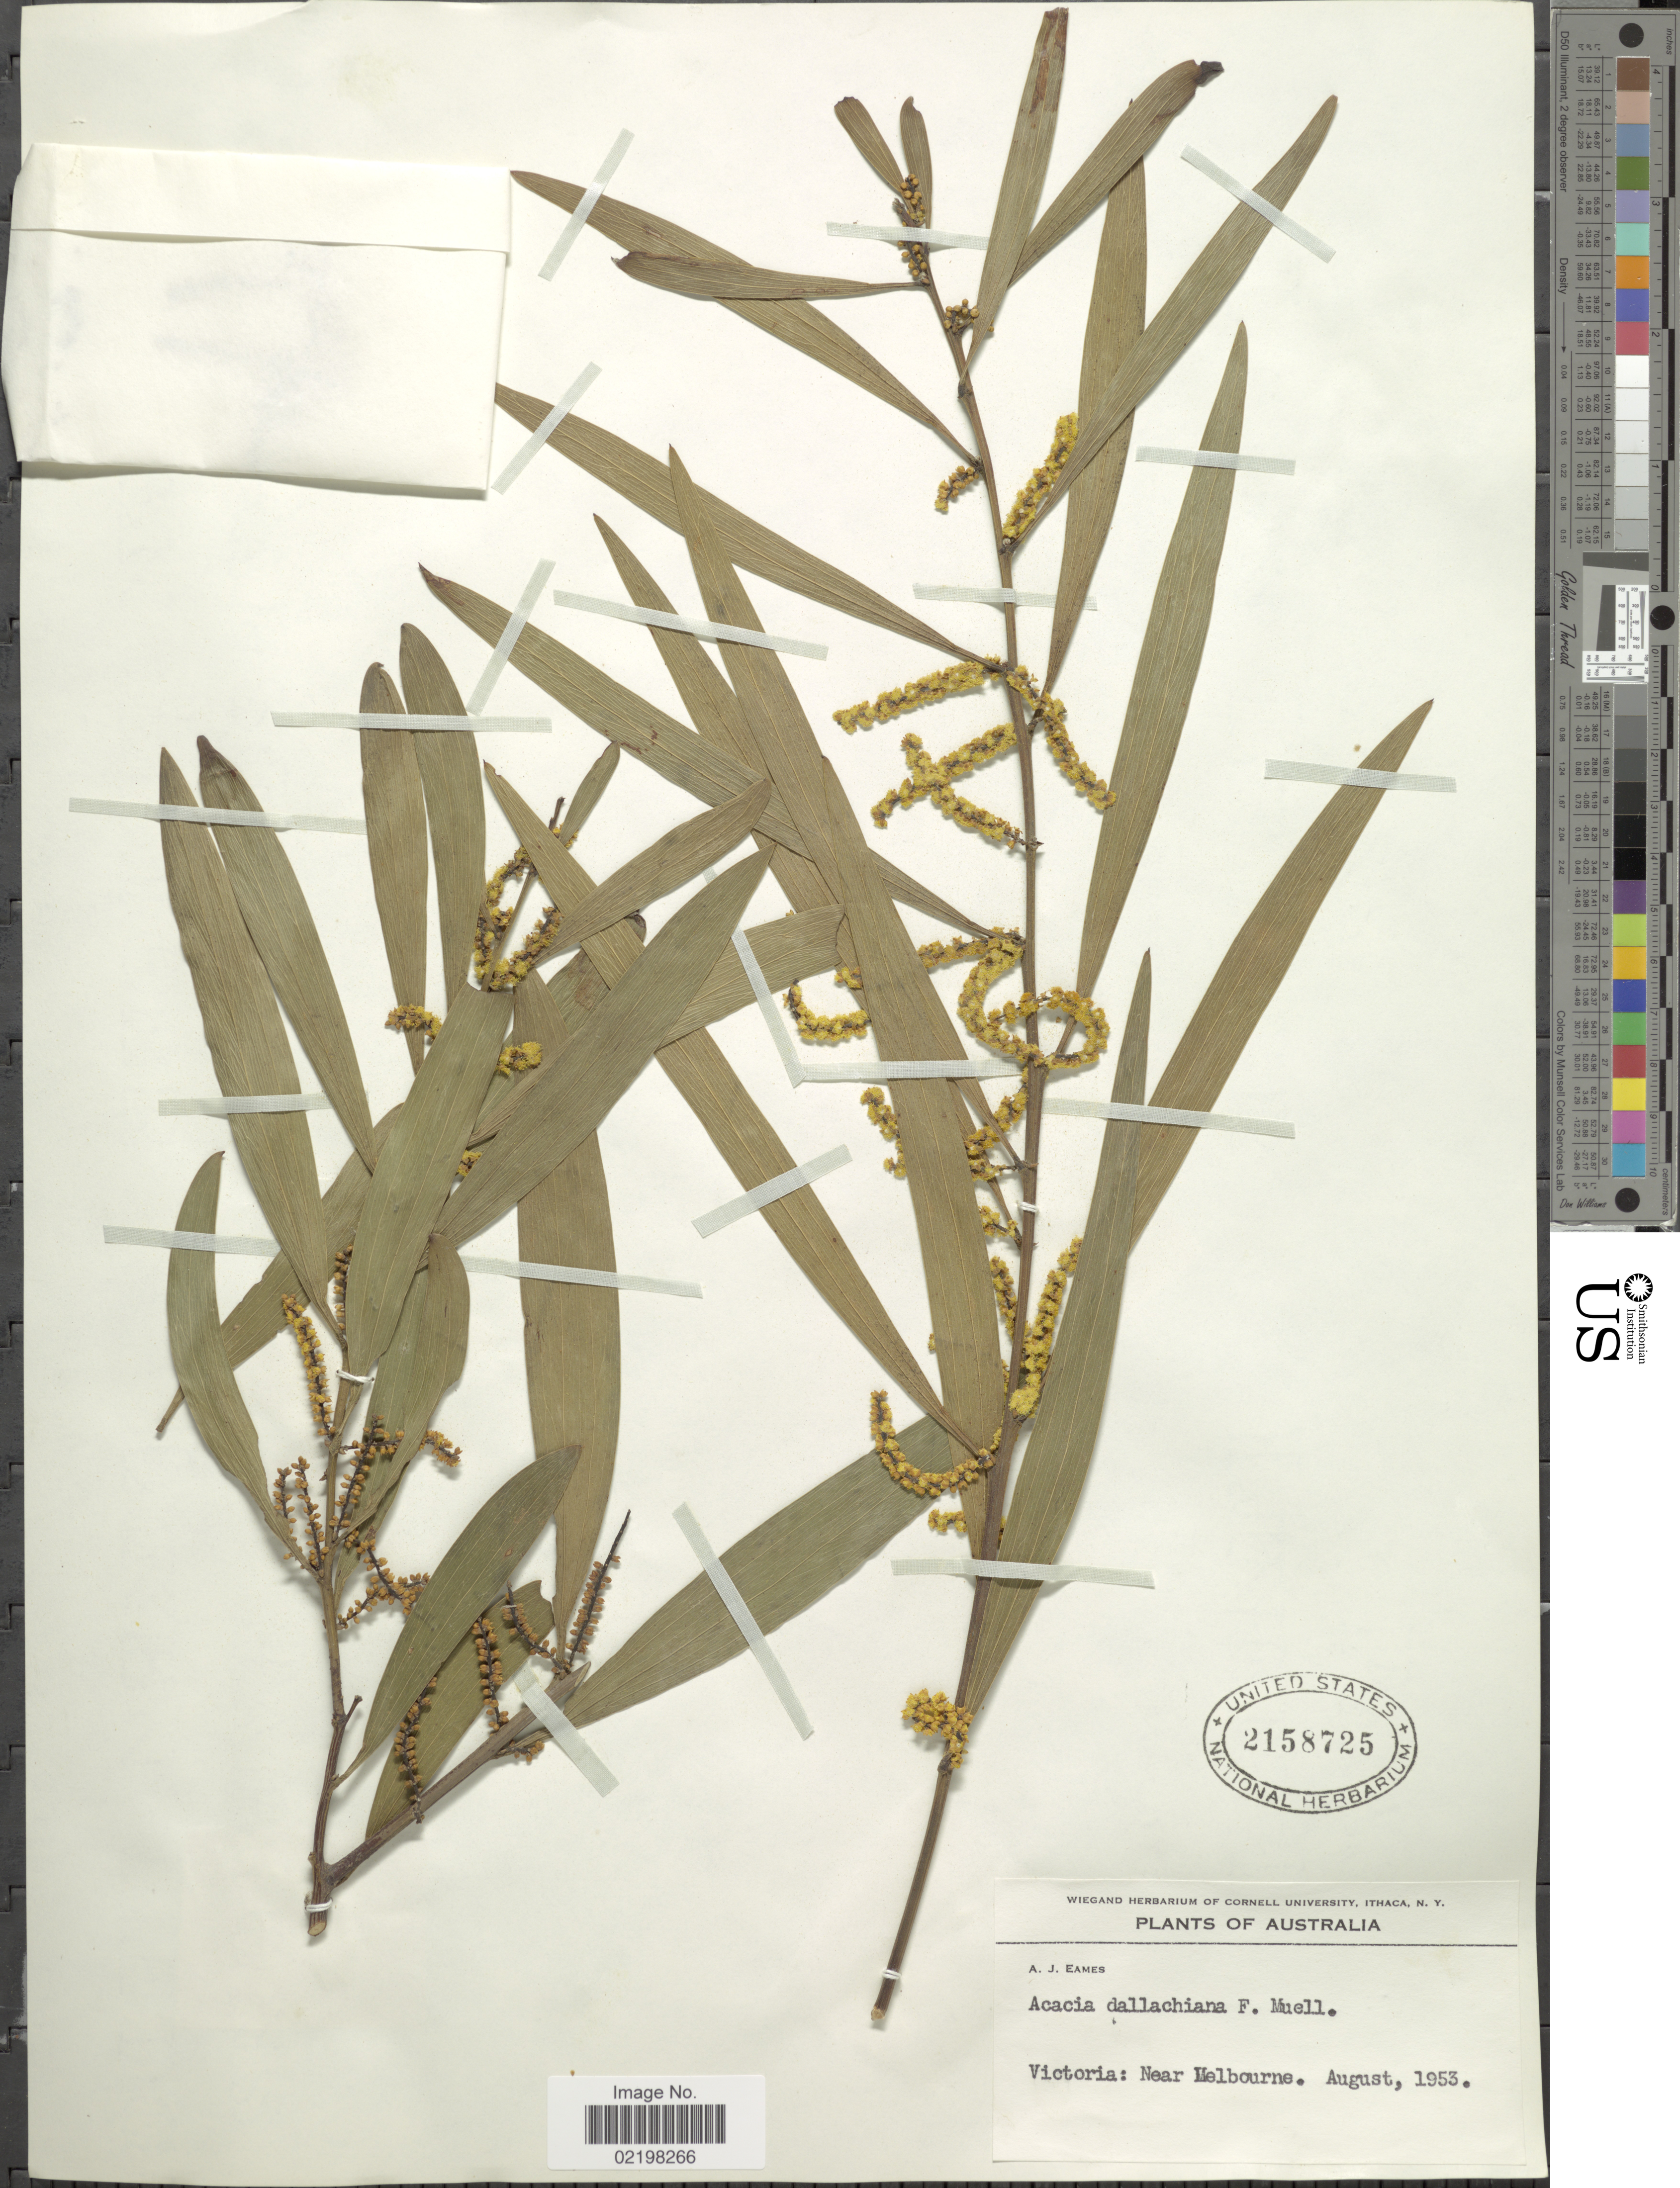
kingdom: Plantae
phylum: Tracheophyta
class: Magnoliopsida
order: Fabales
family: Fabaceae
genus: Acacia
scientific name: Acacia dallachiana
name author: F. Muell.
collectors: A. J. Eames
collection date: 1953-08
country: Australia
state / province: Victoria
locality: Victoria: New Melbourne.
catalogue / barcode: US 2158725